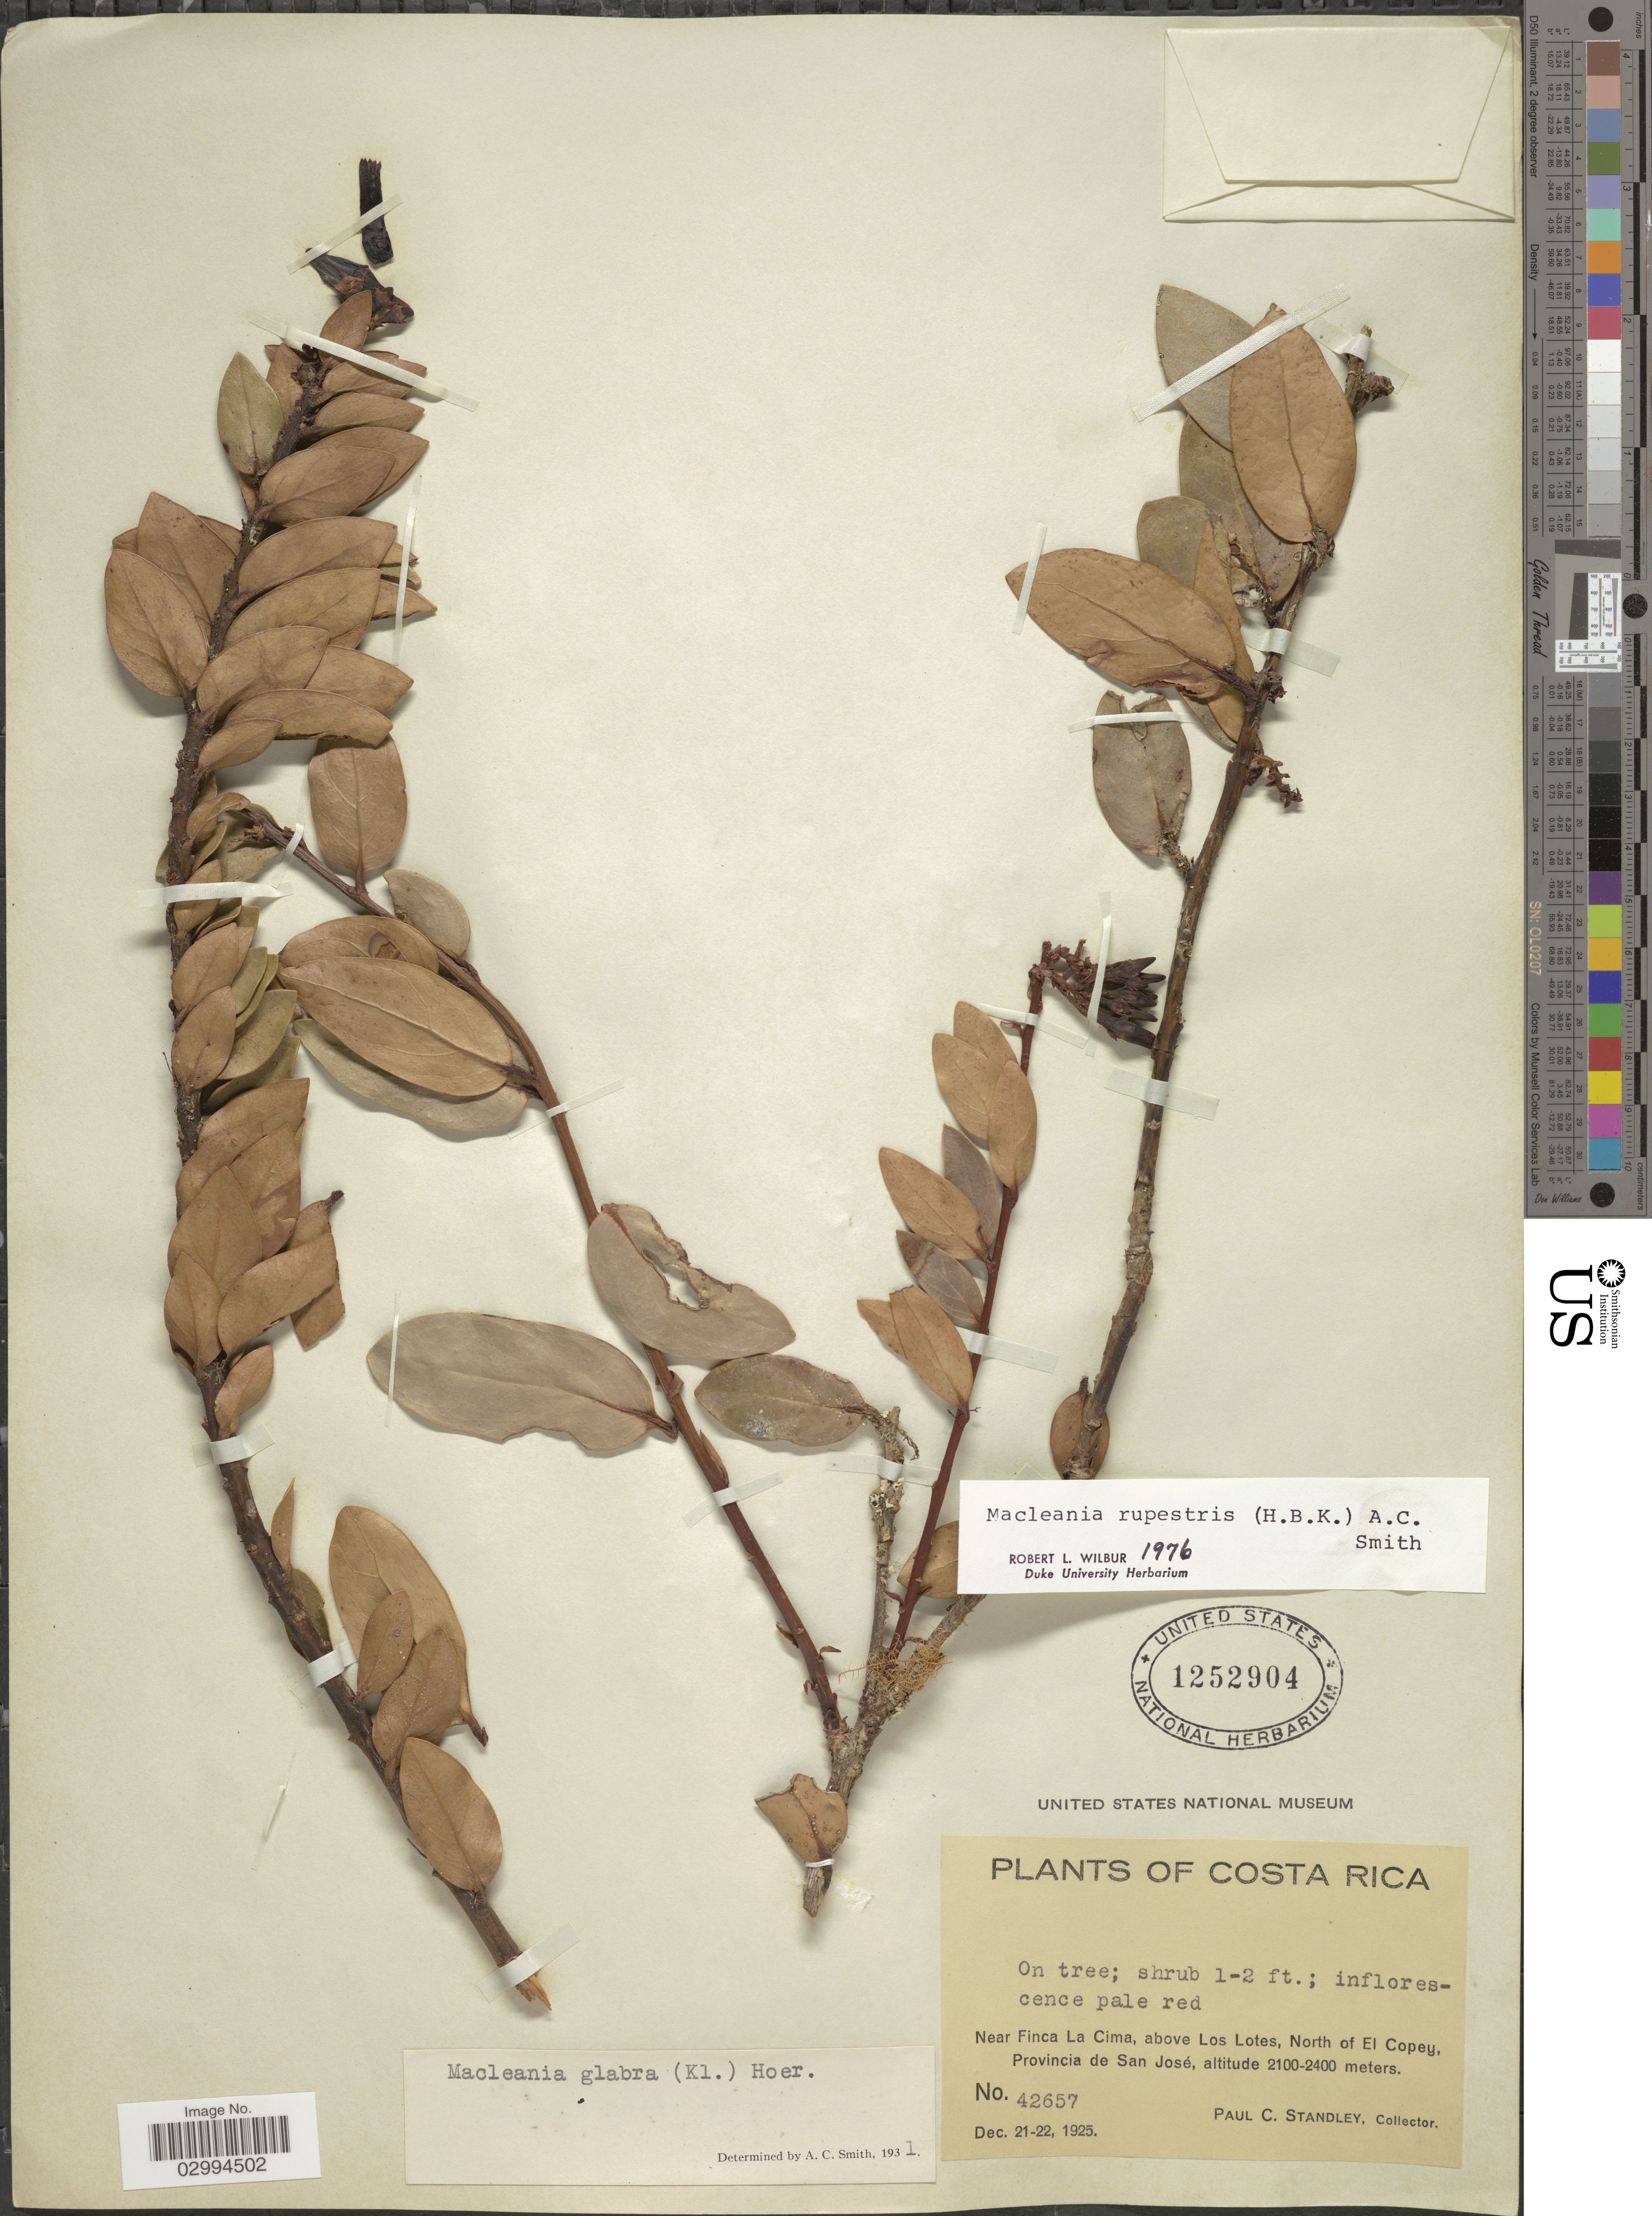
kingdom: Plantae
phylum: Tracheophyta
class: Magnoliopsida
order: Ericales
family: Ericaceae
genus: Macleania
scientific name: Macleania rupestris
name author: (Kunth) A.C. Sm.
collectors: P. C. Standley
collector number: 42657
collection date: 1925-12-21/1925-12-22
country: Costa Rica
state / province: San José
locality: Near Finca La Cima, above Los Lotes, North of El Copey.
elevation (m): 2100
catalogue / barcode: US 1252904